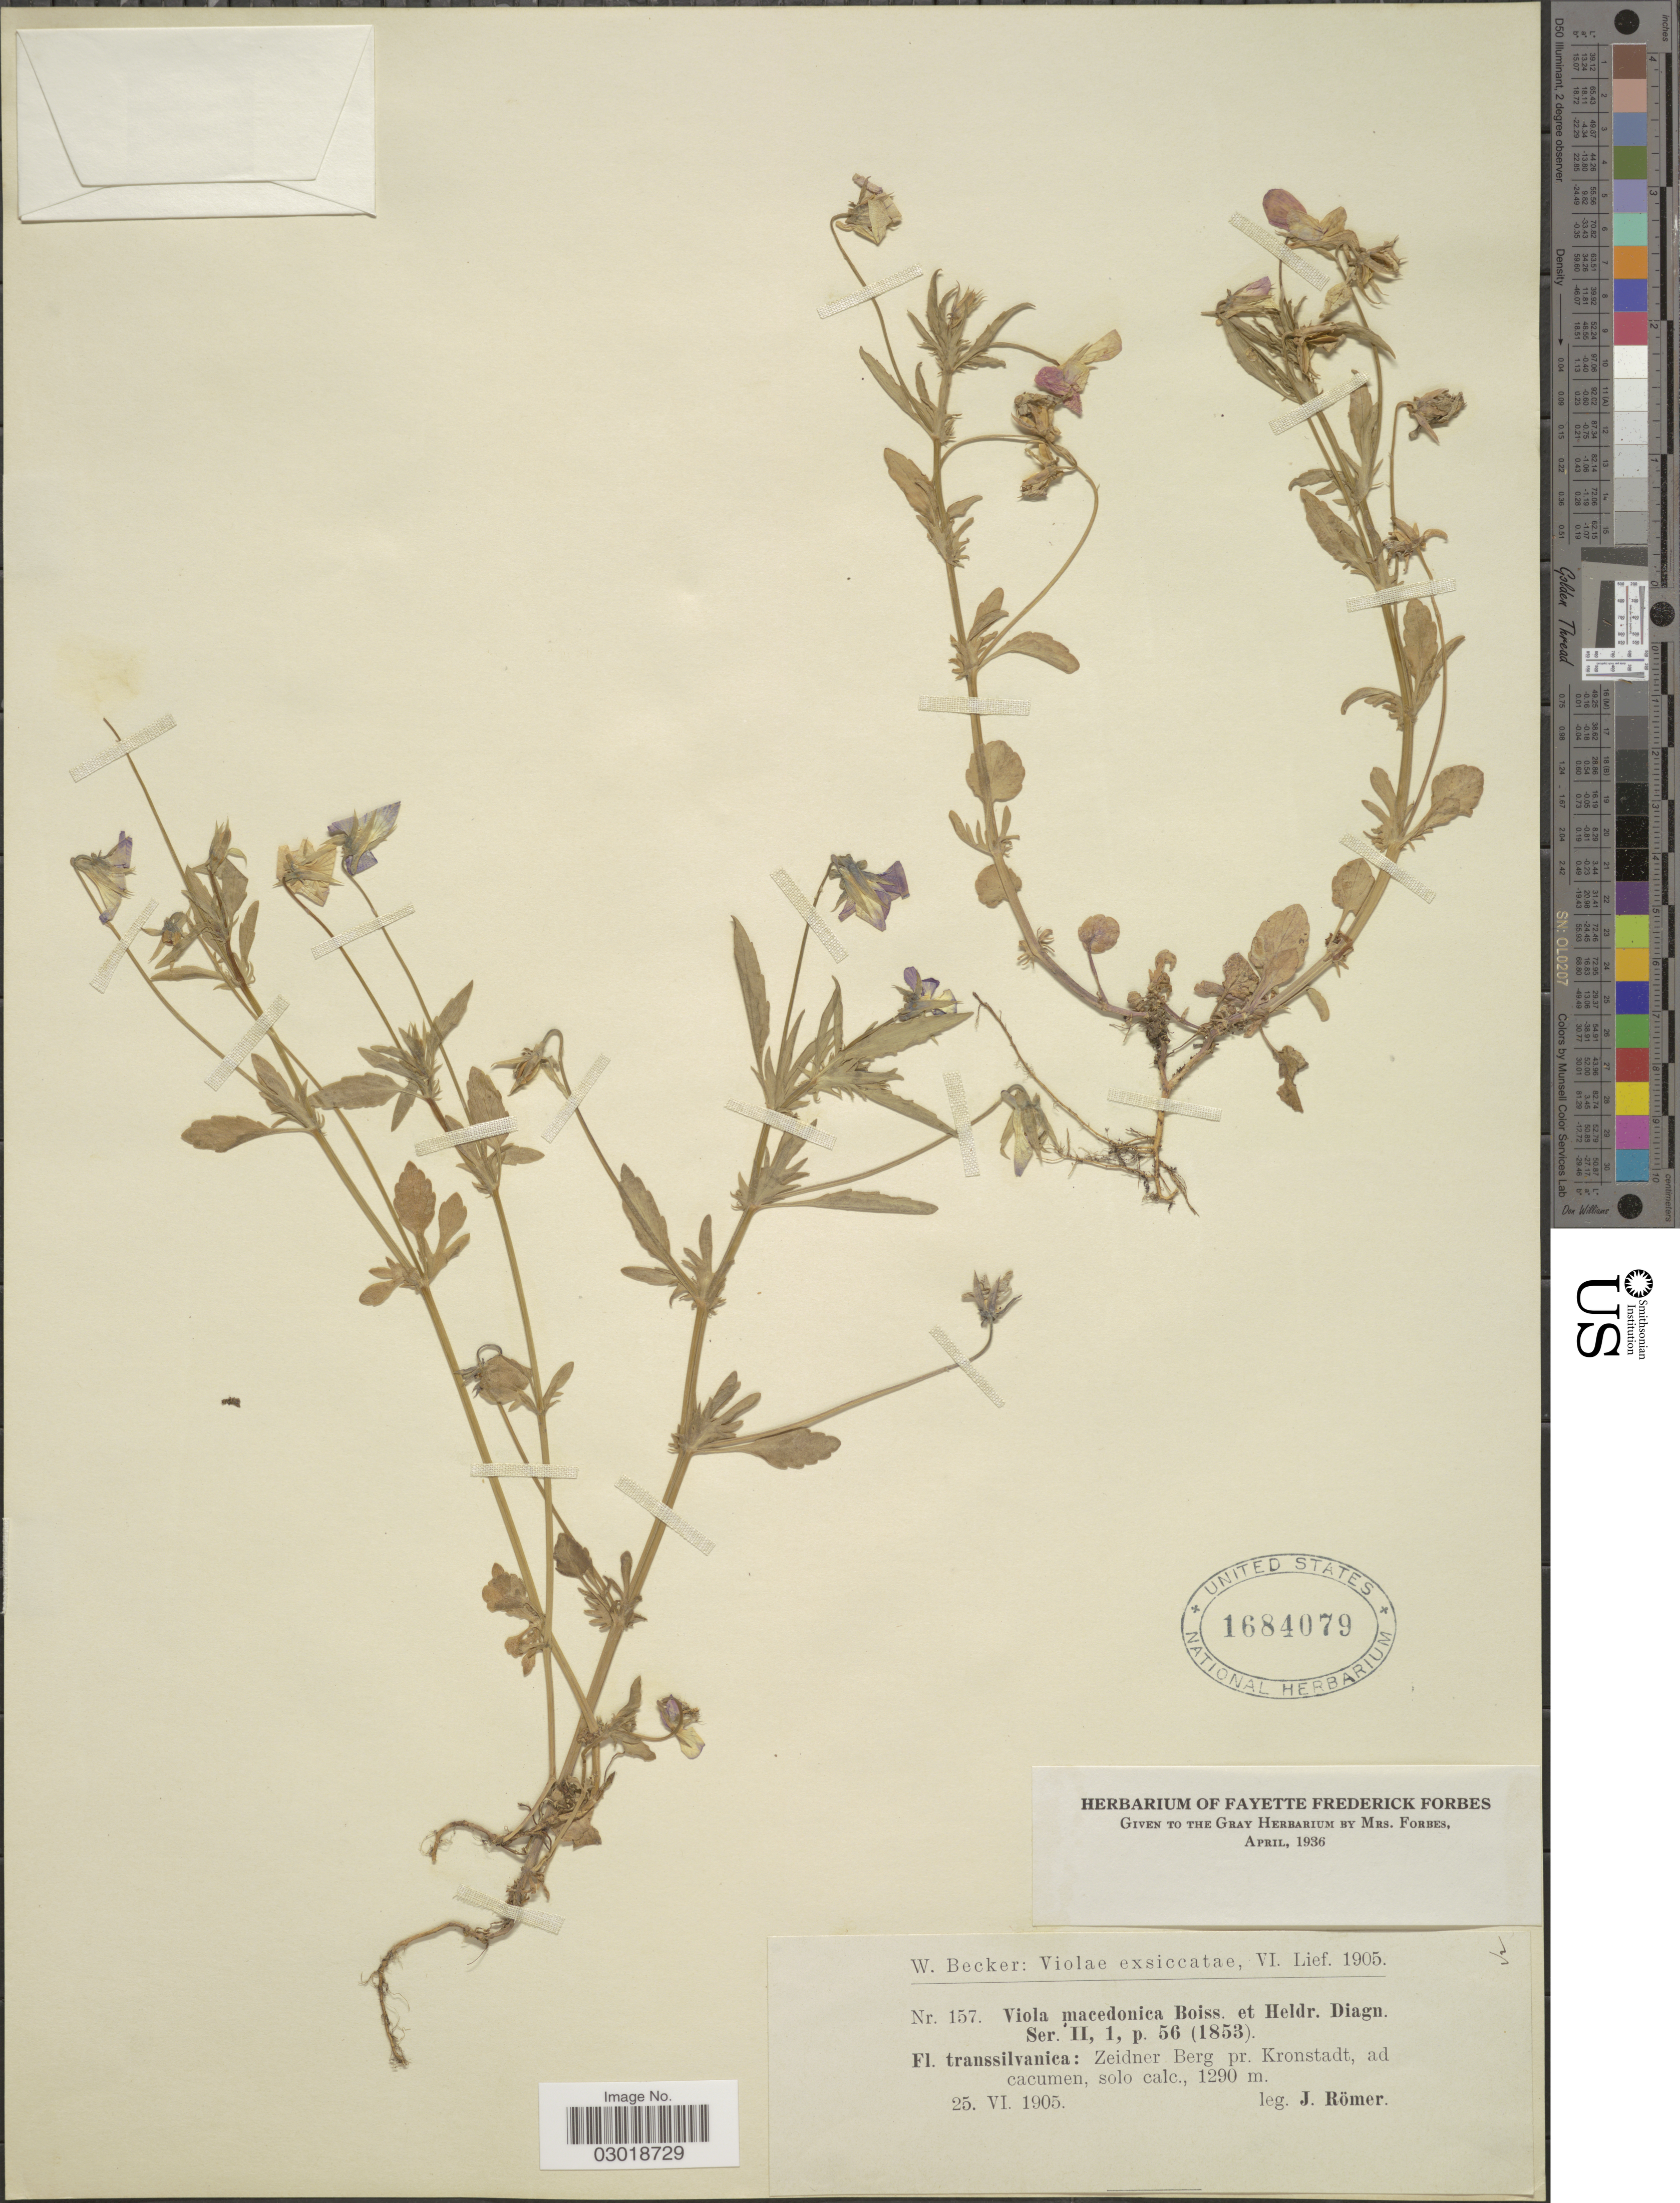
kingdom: Plantae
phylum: Tracheophyta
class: Magnoliopsida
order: Malpighiales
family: Violaceae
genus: Viola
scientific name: Viola macedonica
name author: Boiss. & Heldr.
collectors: J. Romer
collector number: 157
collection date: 1905-06-25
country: Romania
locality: Violae, transsilvanica: Zeidner Berg pr. Kronstadt, ad cacumen.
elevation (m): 1290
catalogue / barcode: US 1684079